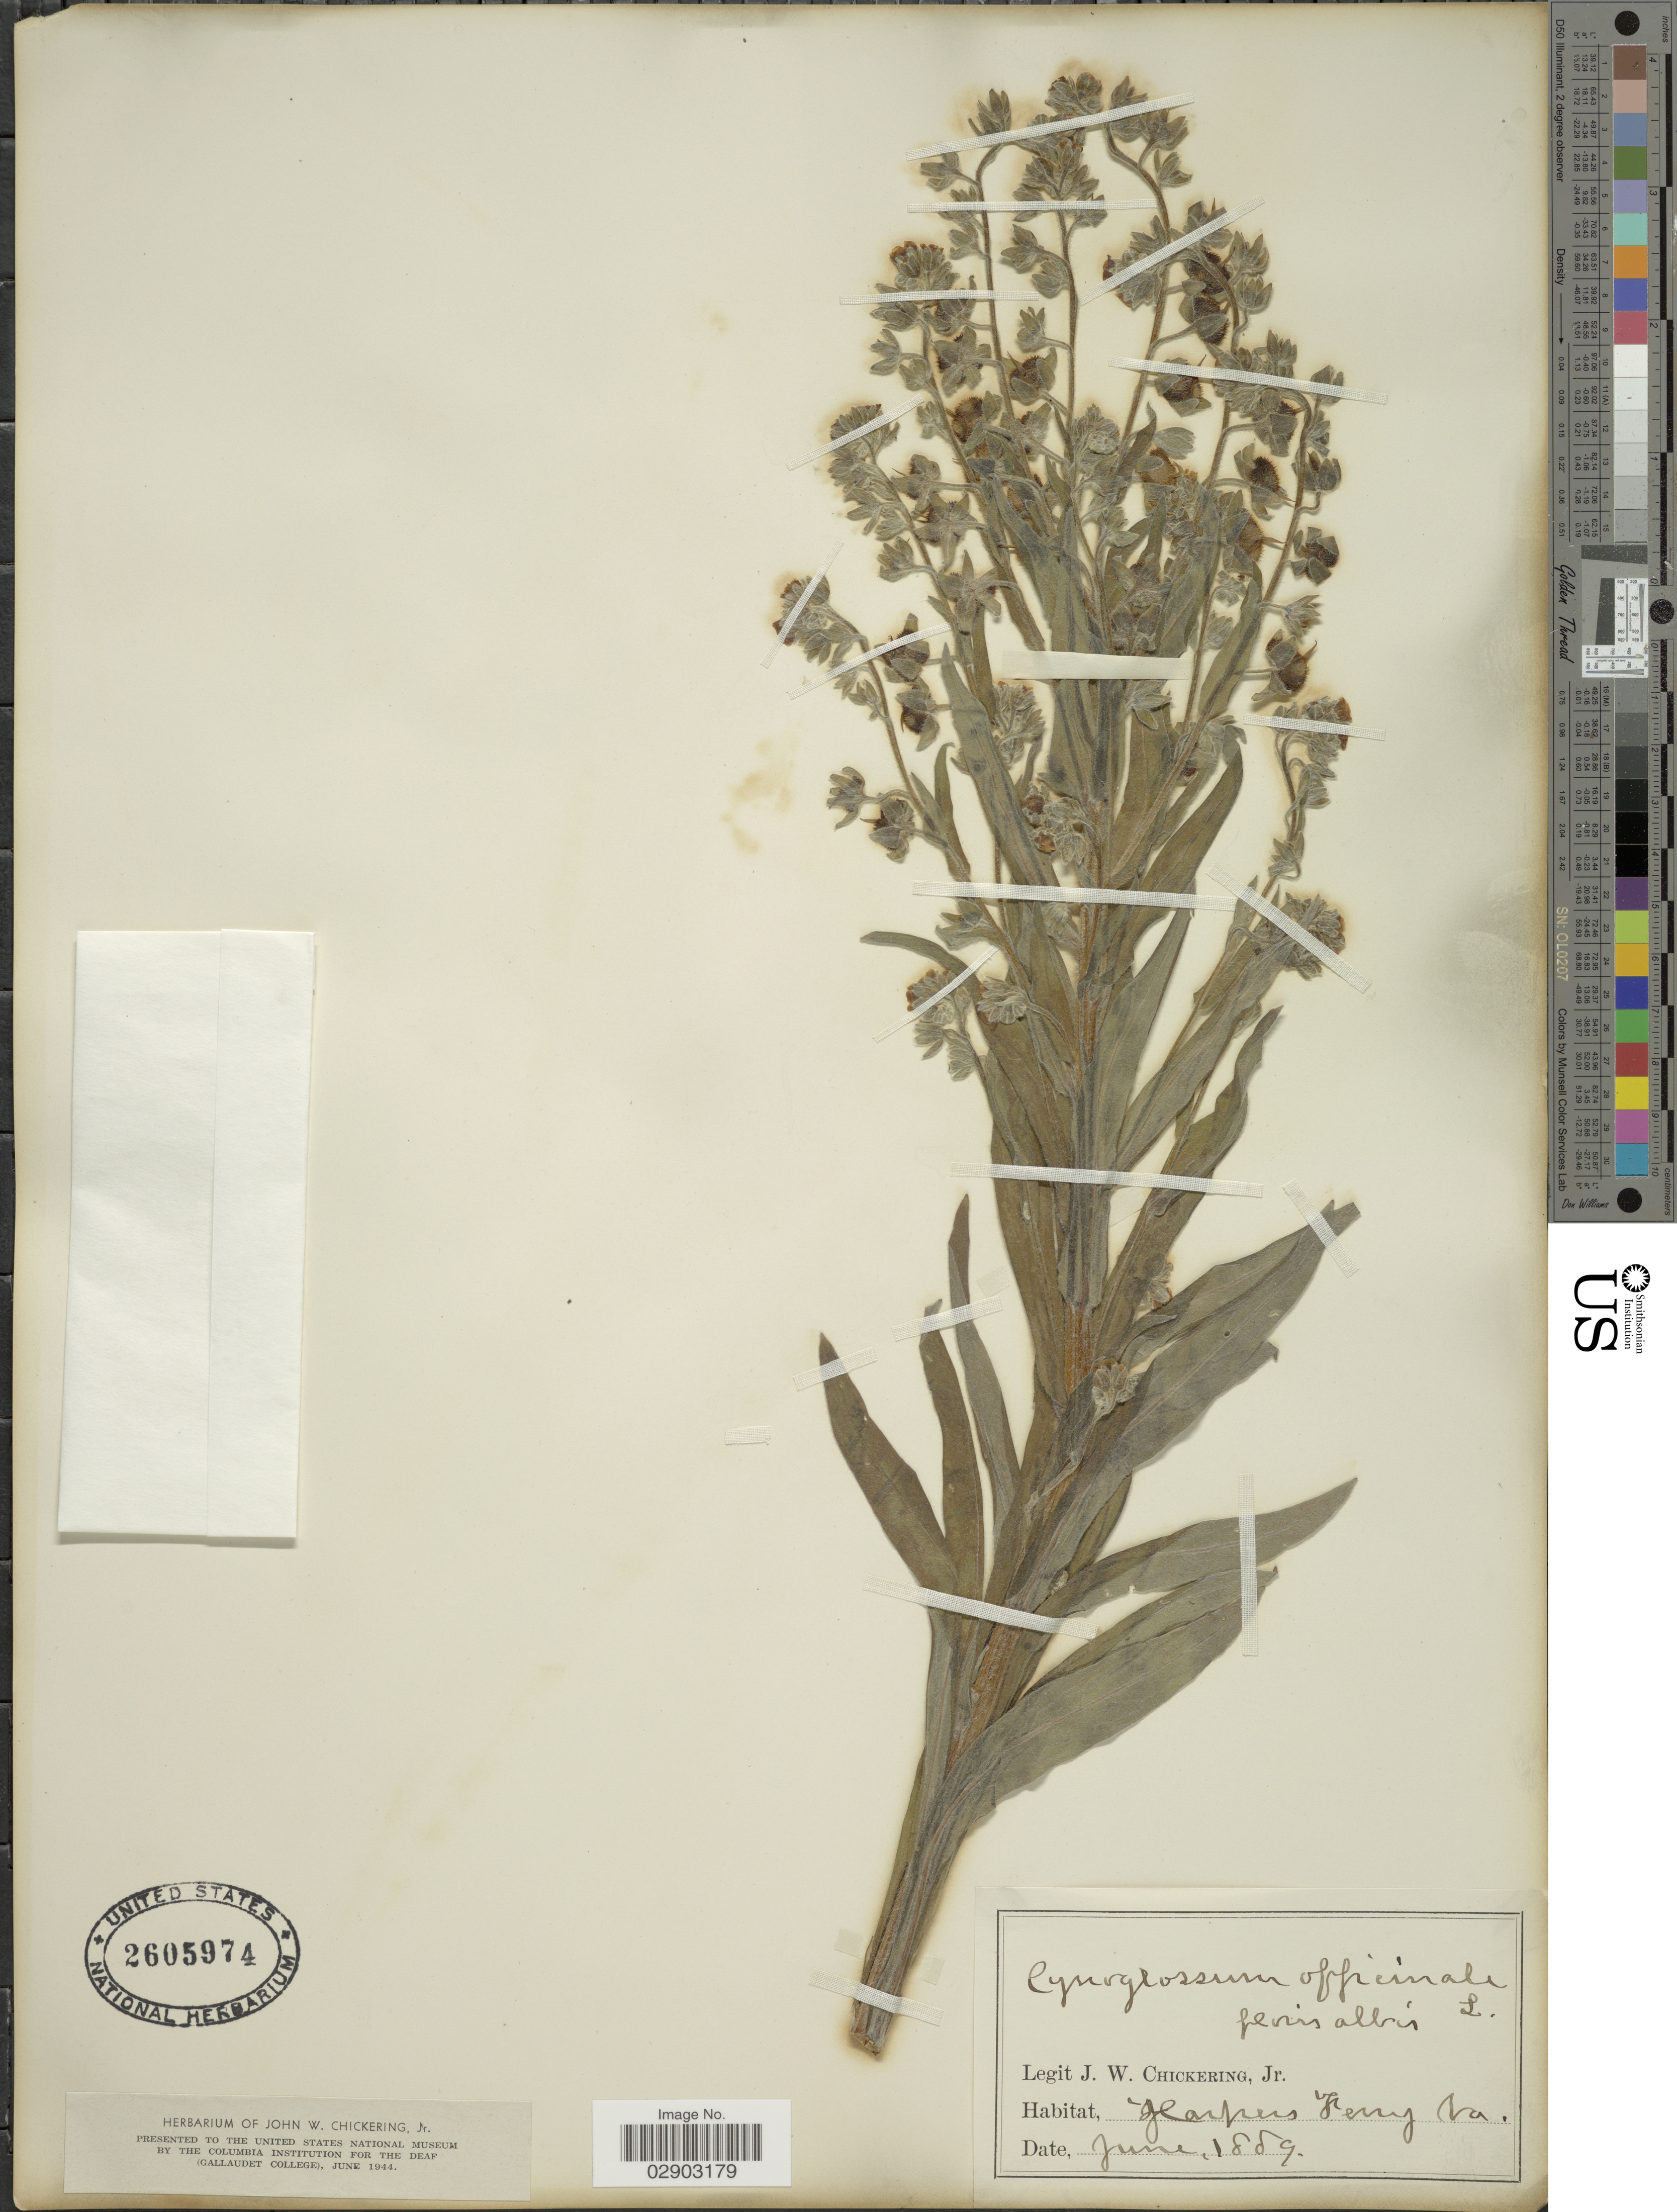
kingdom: Plantae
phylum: Tracheophyta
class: Magnoliopsida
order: Boraginales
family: Boraginaceae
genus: Cynoglossum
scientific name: Cynoglossum officinale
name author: L.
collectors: J. Chickering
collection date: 1889-06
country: United States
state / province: West Virginia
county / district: Jefferson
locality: Harpers Ferry Va.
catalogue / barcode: US 2605974